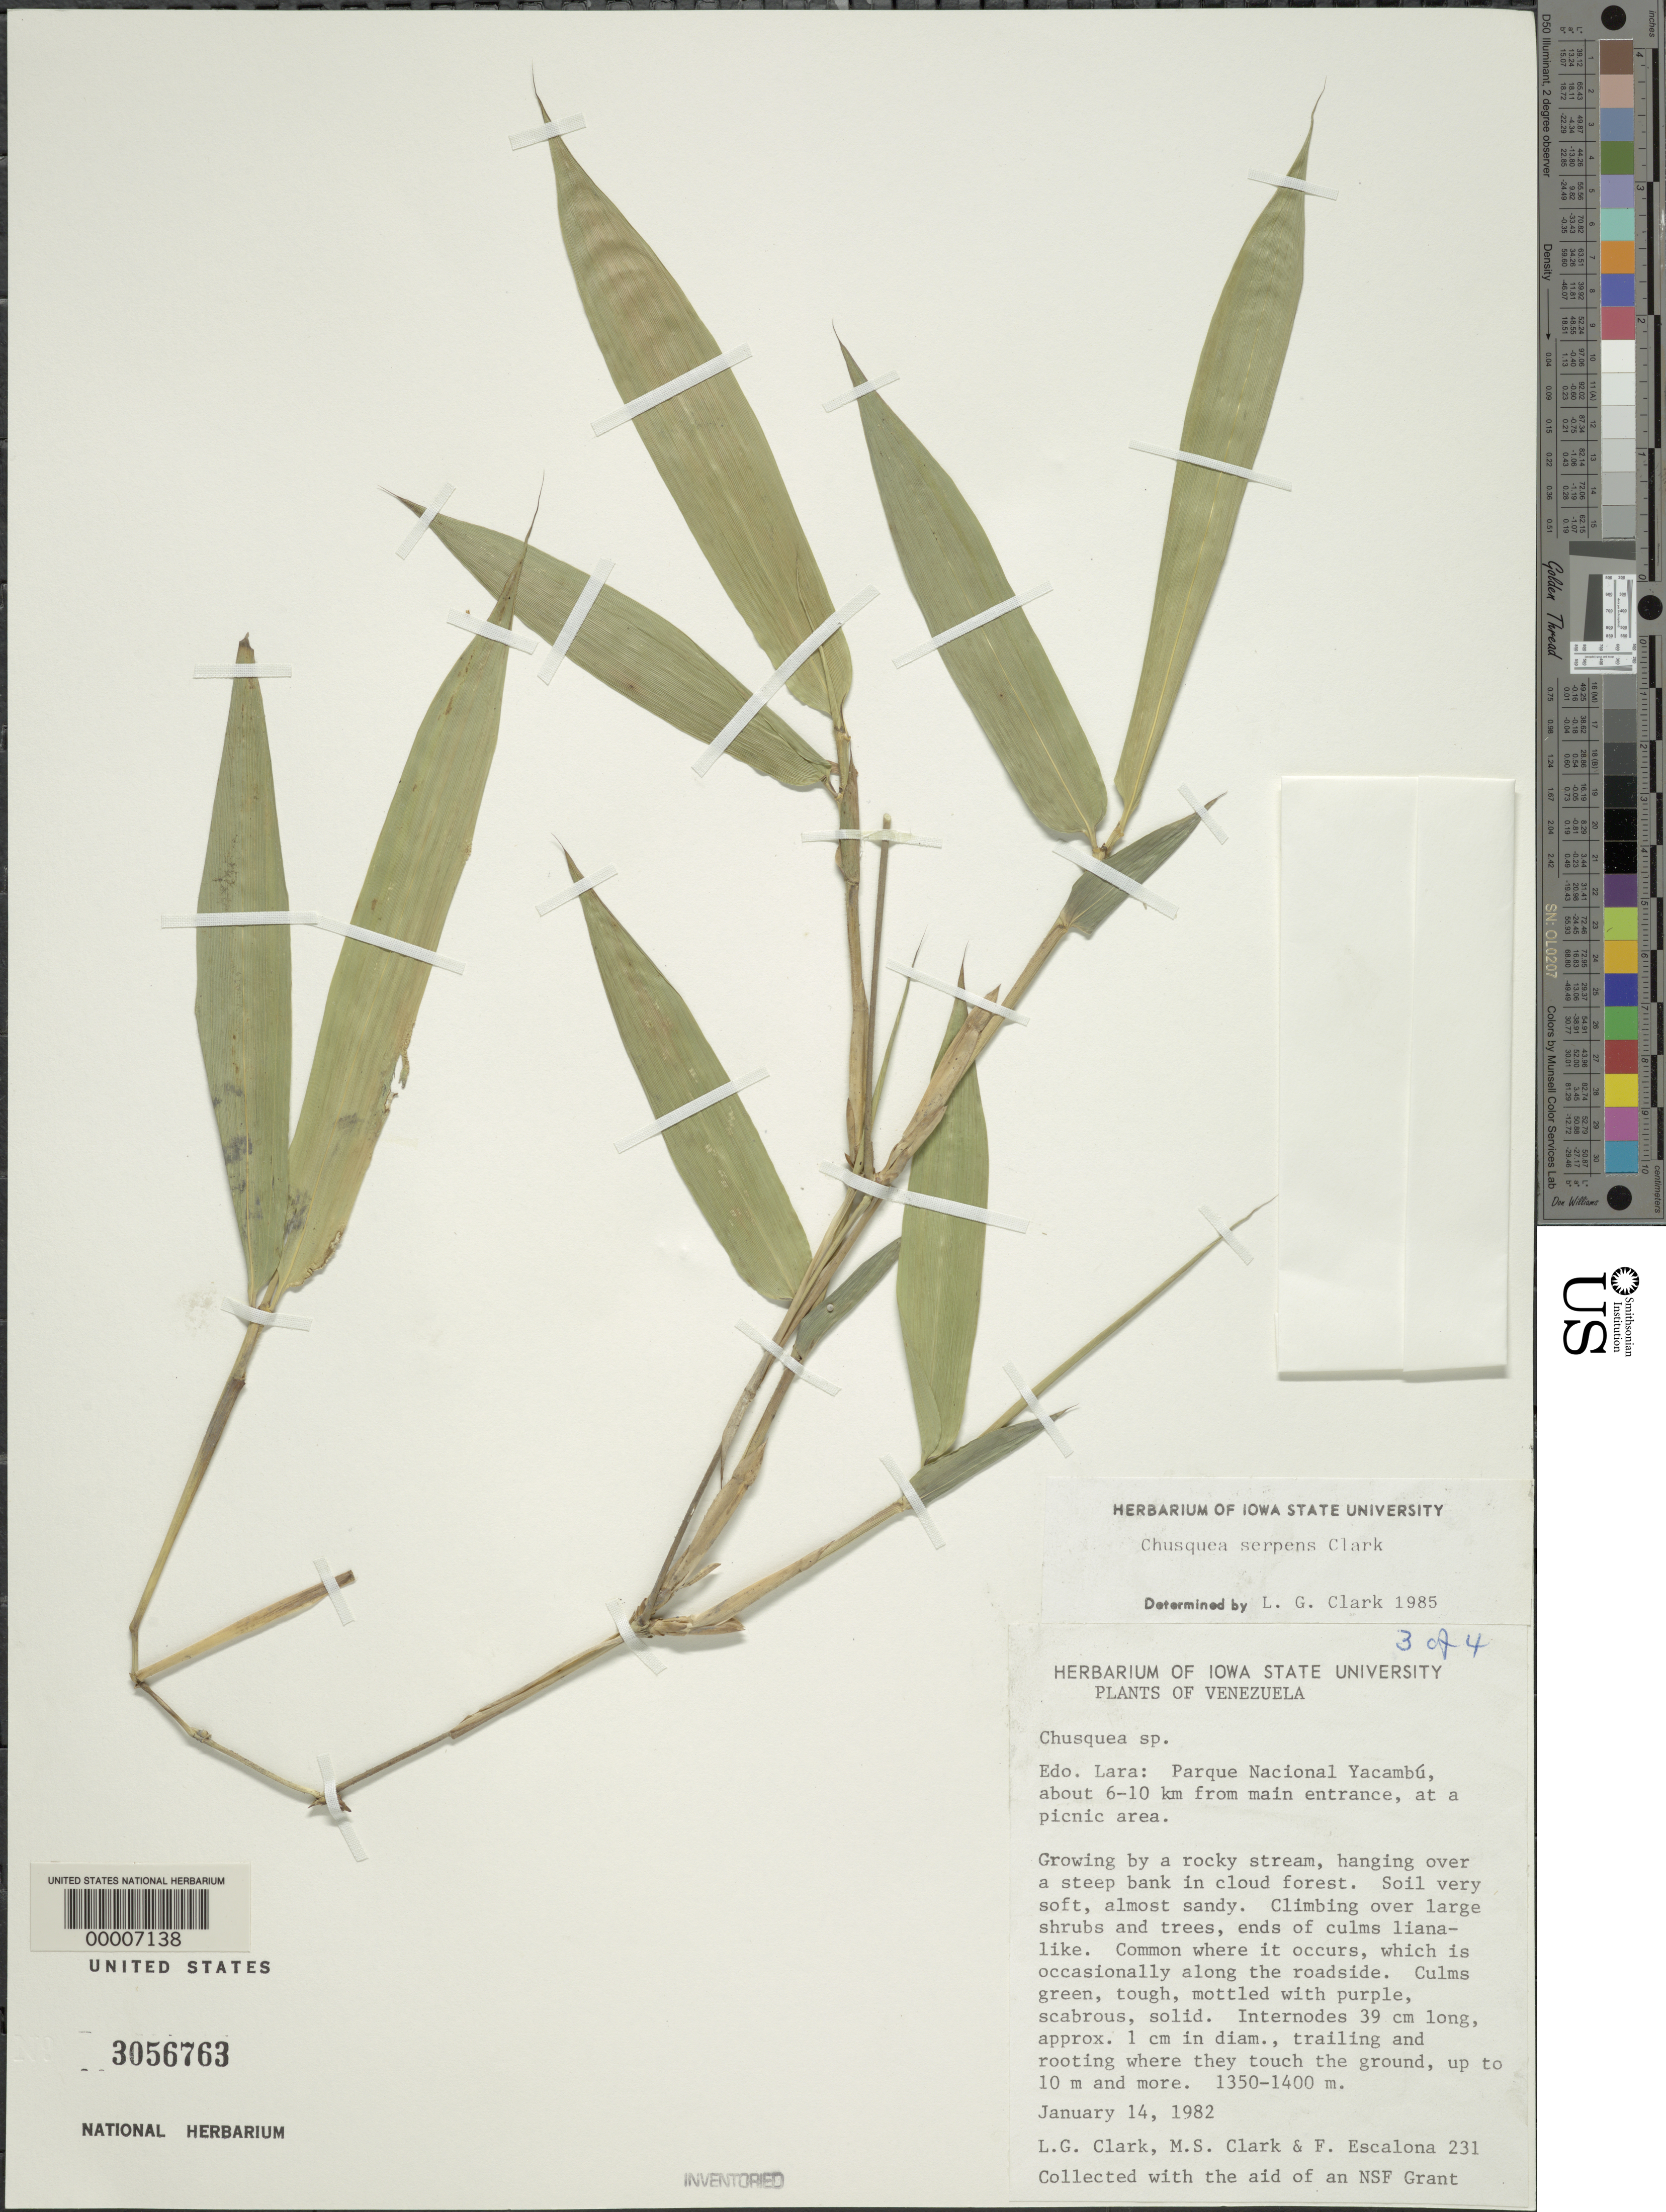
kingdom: Plantae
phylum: Tracheophyta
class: Liliopsida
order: Poales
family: Poaceae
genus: Chusquea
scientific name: Chusquea serpens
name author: L.G. Clark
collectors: L. G. Clark, M. S. Clark & F. Escalona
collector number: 231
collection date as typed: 14 Jan 1982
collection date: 1982-01-14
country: Venezuela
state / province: Lara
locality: Parque nacional yacambu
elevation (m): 1350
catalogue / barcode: US 3056763